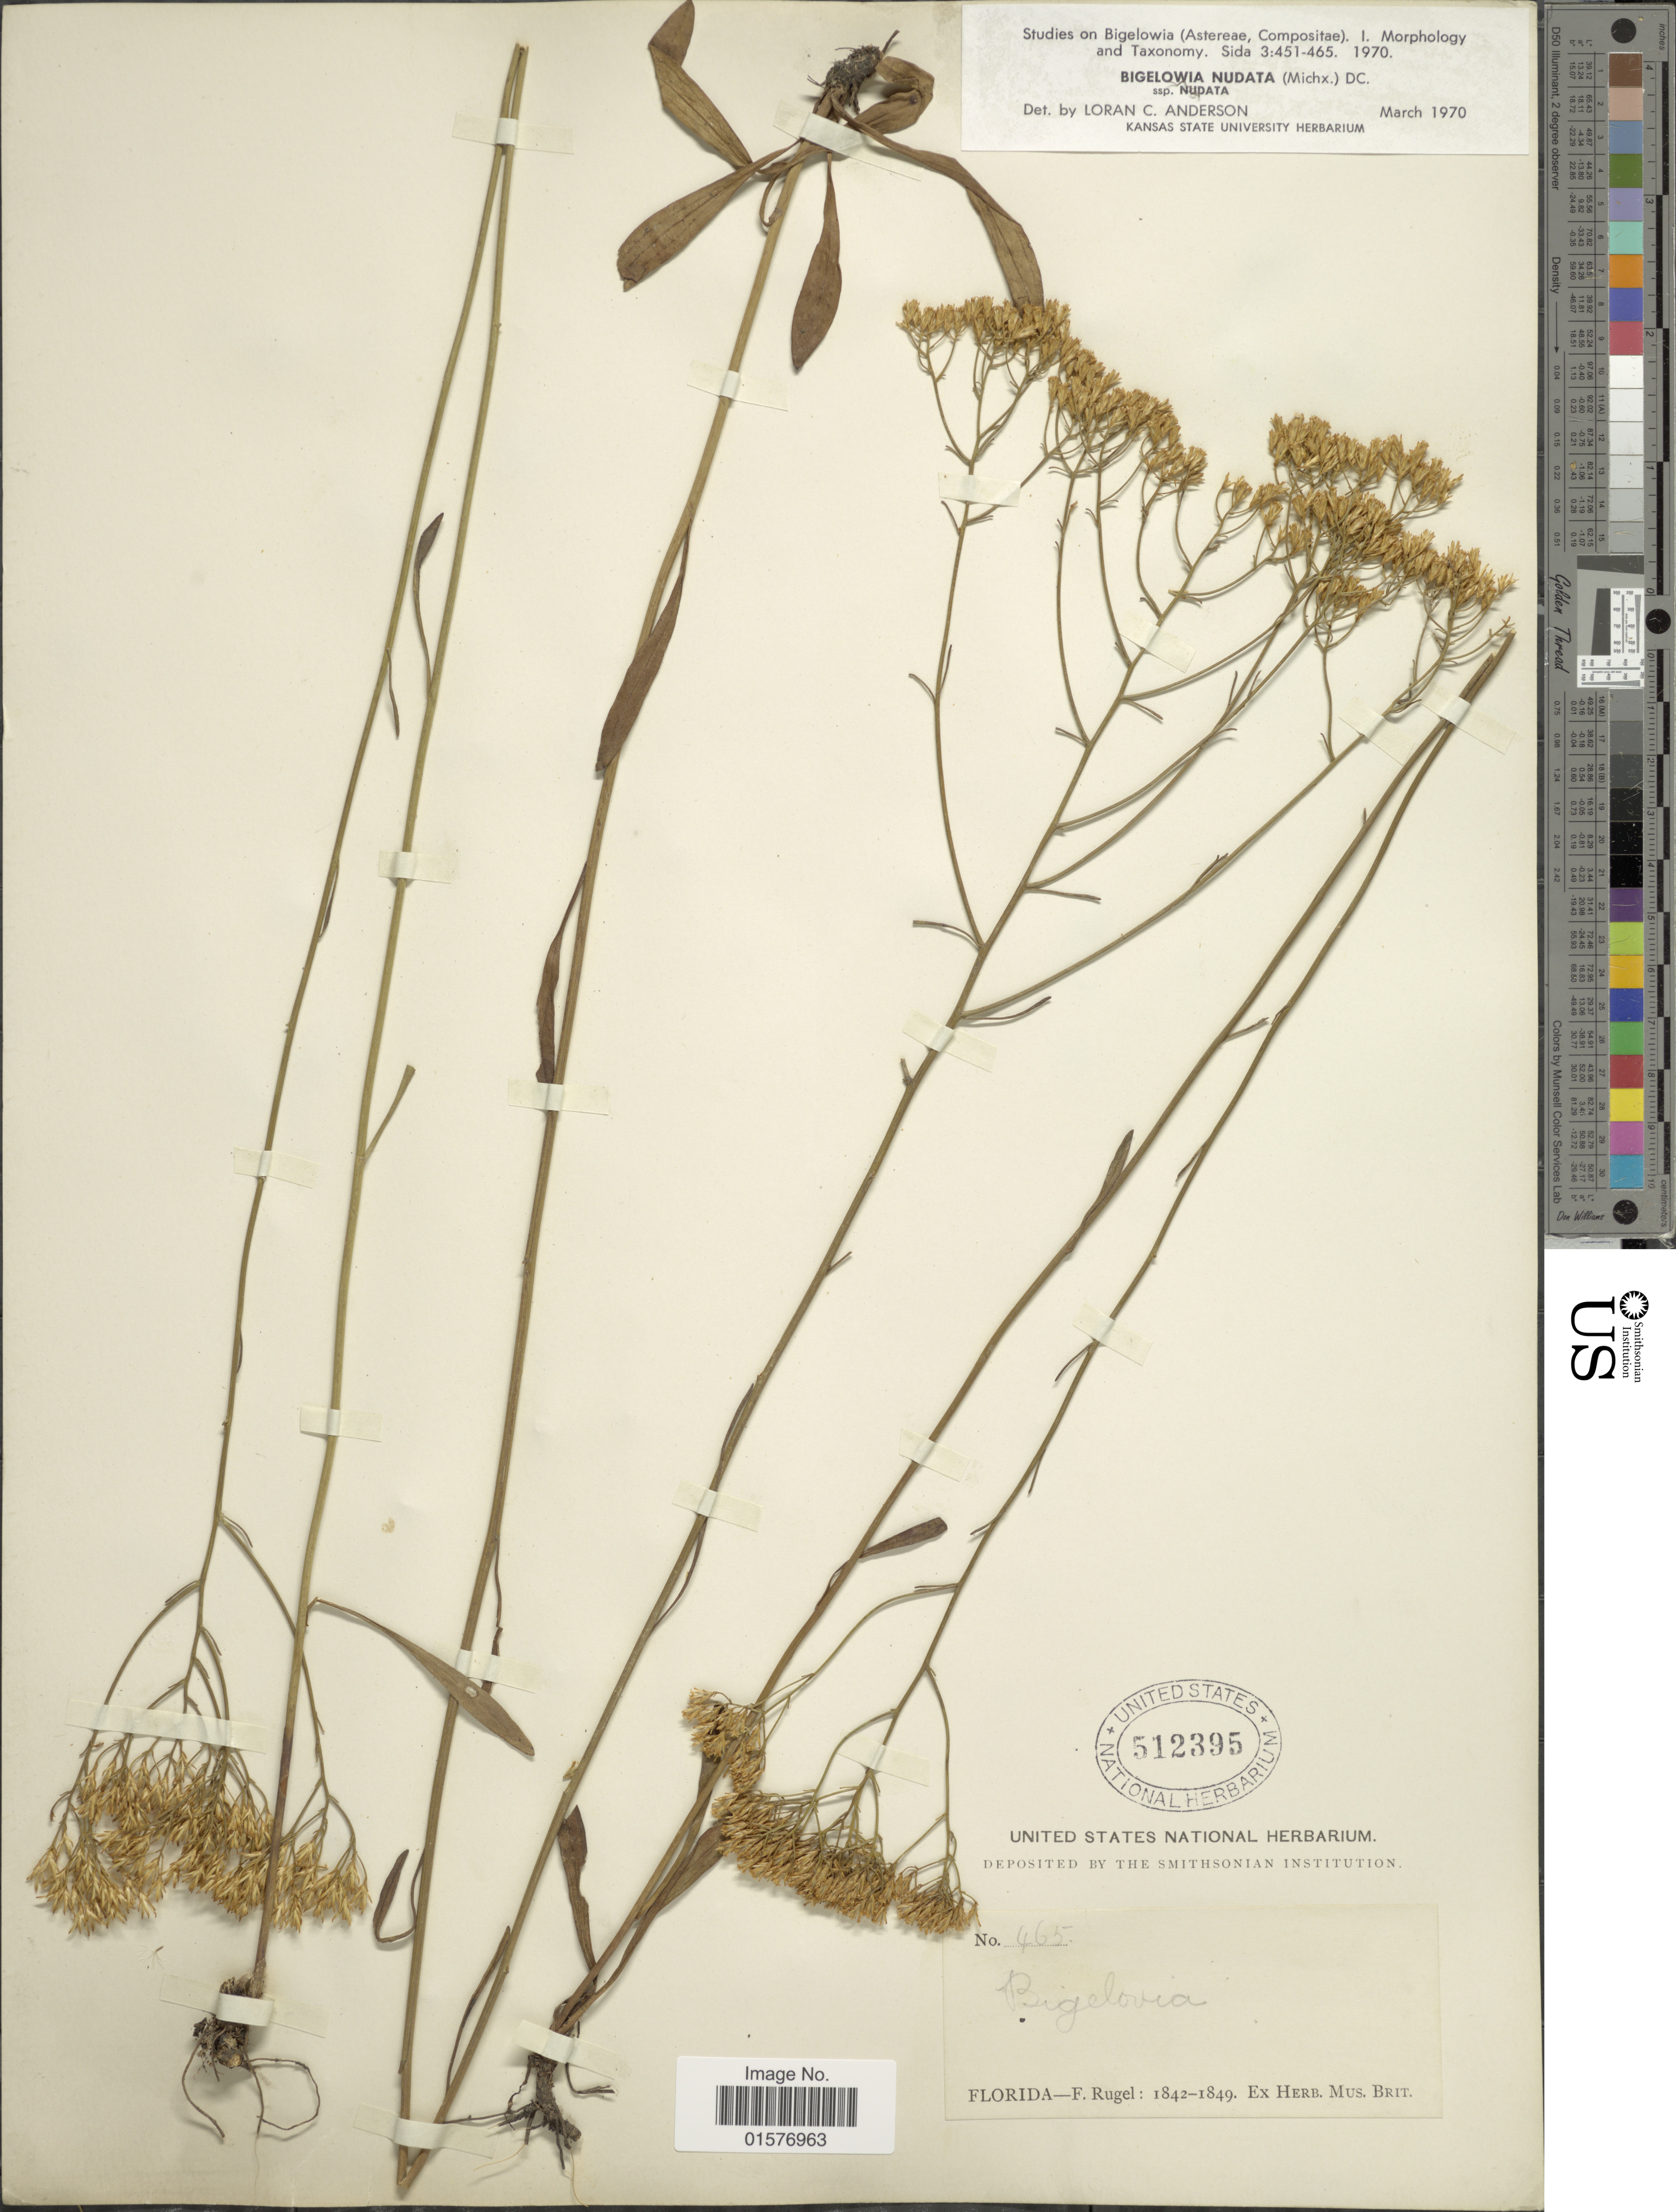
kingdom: Plantae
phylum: Tracheophyta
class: Magnoliopsida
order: Asterales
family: Asteraceae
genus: Bigelowia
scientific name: Bigelowia nudata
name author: (Michx.) DC.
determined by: Urbatsch, Lowell E., Curator (LSU), Louisiana State University (UNITED STATES)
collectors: F. Rugel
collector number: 465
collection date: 1842/1849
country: United States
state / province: Florida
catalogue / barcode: US 512395